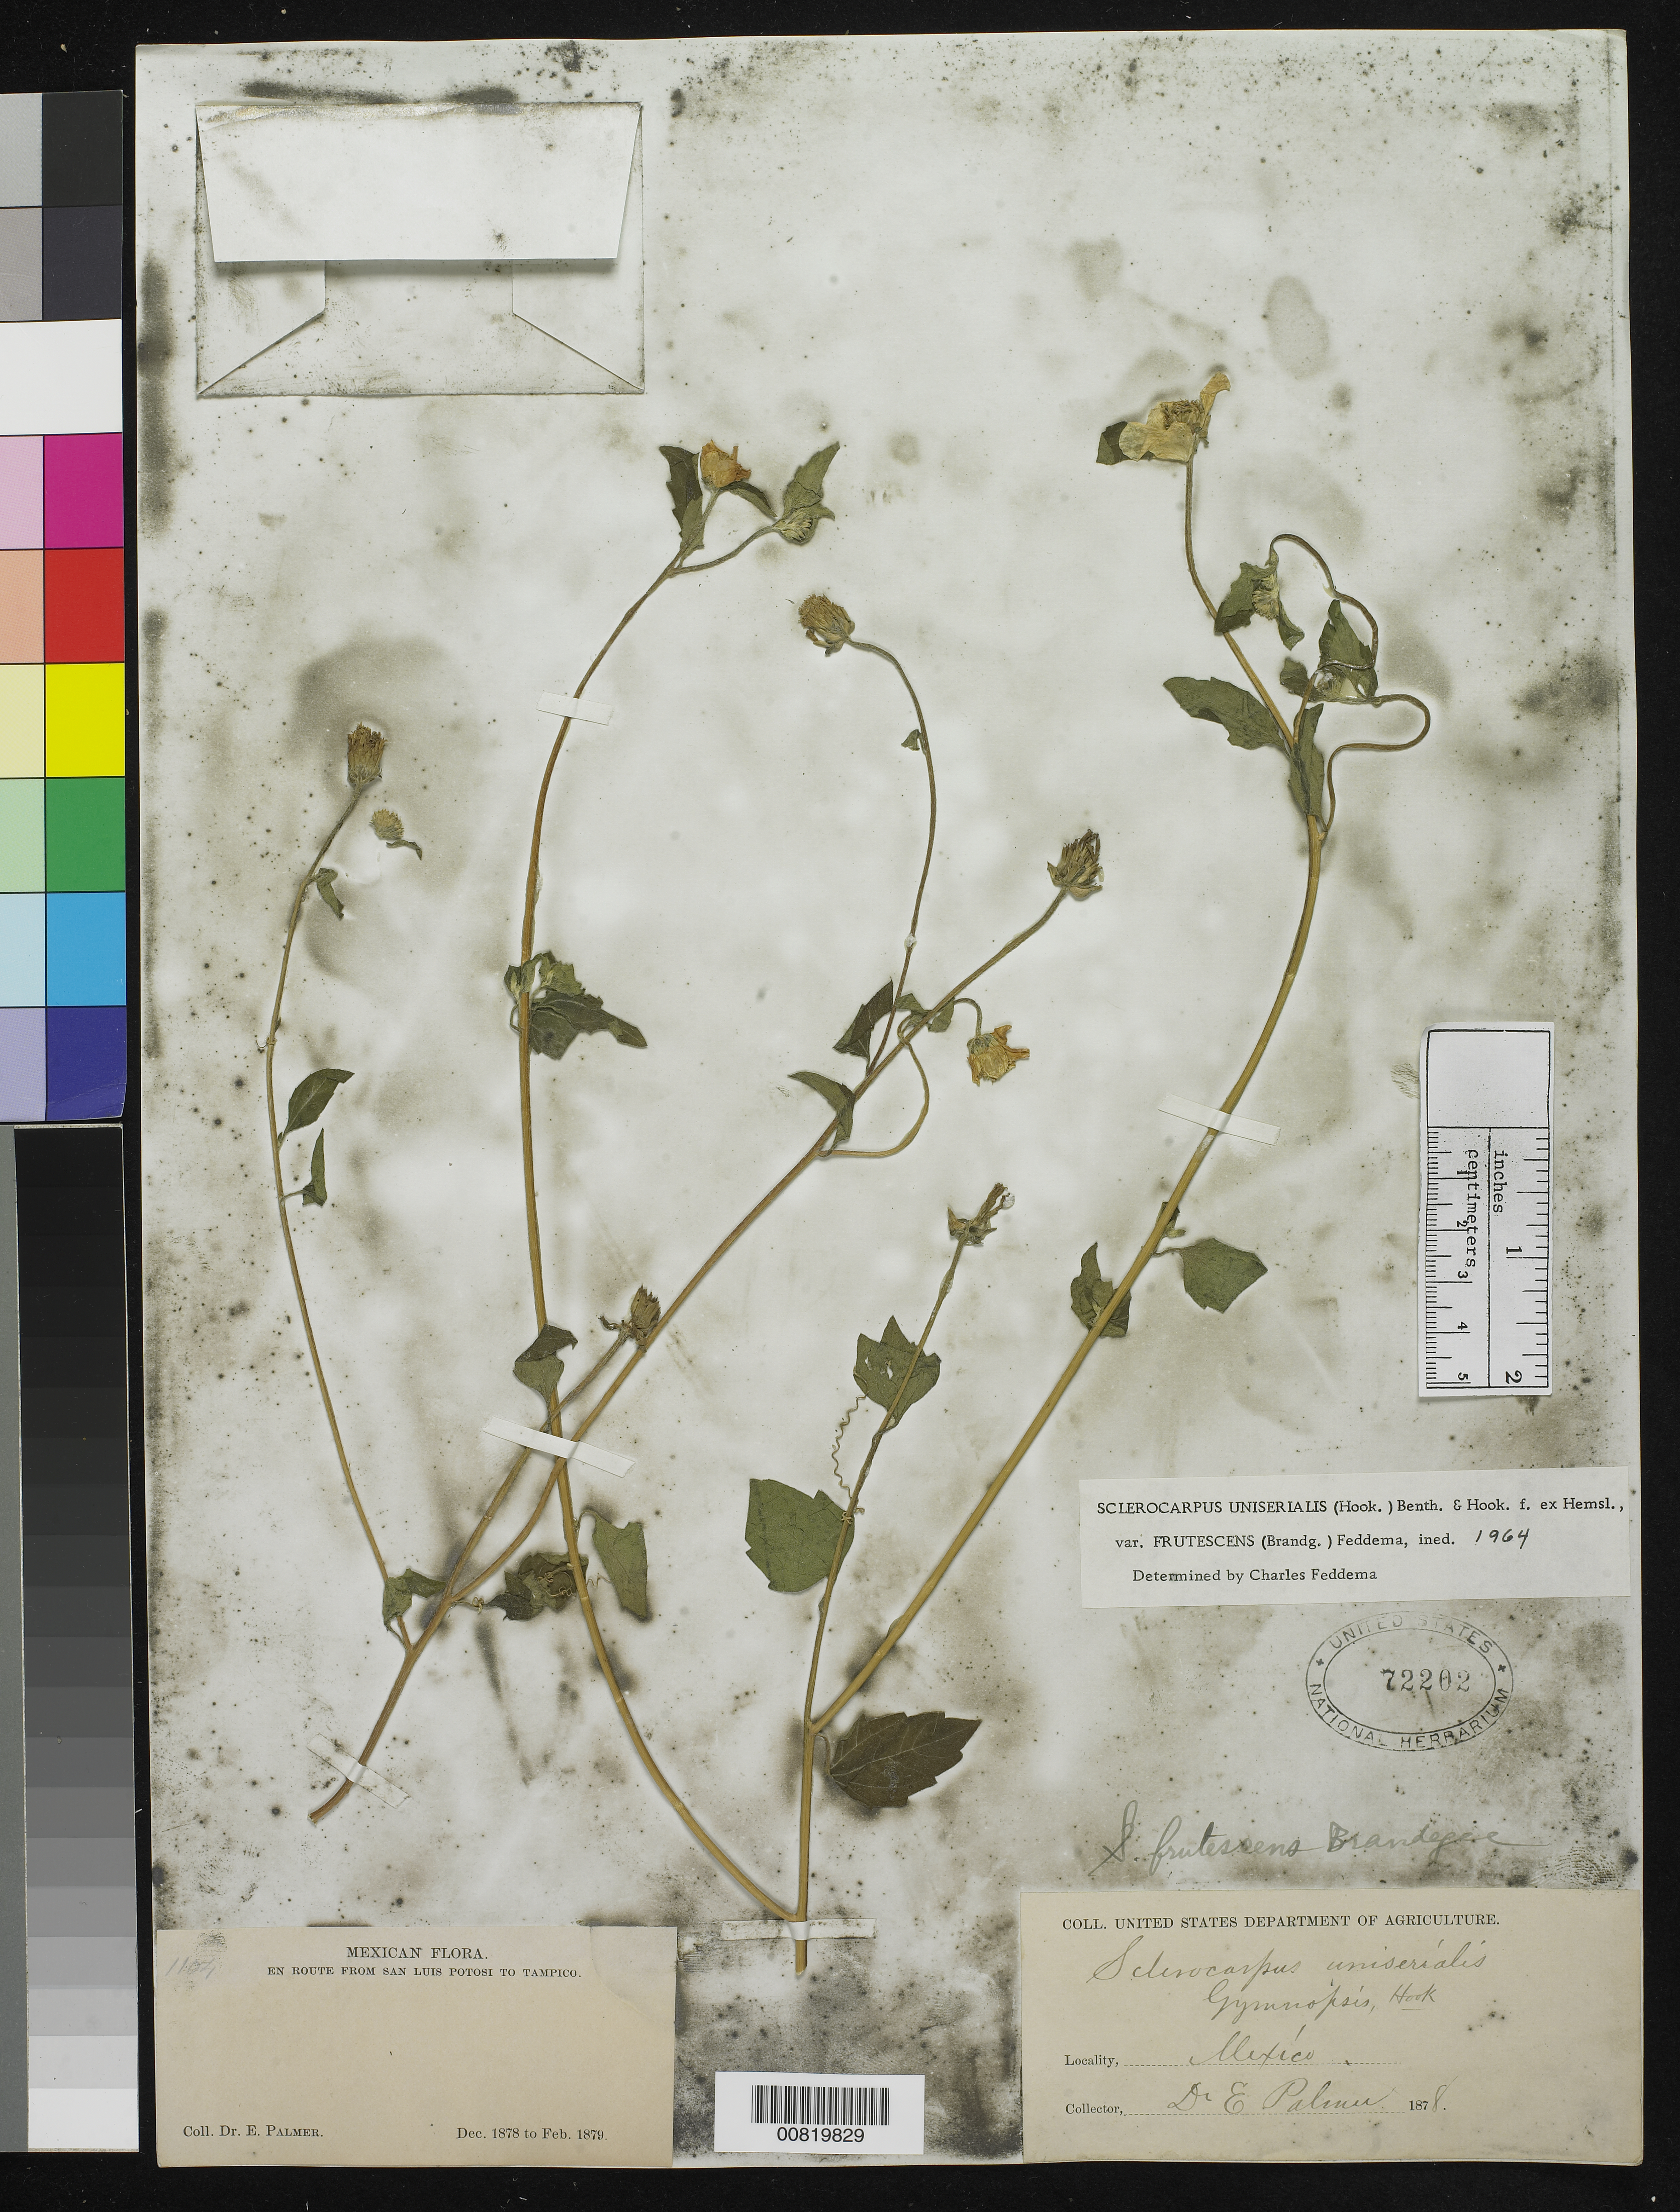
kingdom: Plantae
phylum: Tracheophyta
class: Magnoliopsida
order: Asterales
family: Asteraceae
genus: Sclerocarpus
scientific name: Sclerocarpus uniserialis var. frutescens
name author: (Brandegee) Feddema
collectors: E. Palmer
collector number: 1104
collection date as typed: Dec 1878 to -- Feb 1879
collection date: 1878-12/1879-02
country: Mexico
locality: En route from San Luis Potosí to Tampico, Tamaulipas.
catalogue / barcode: US 72202